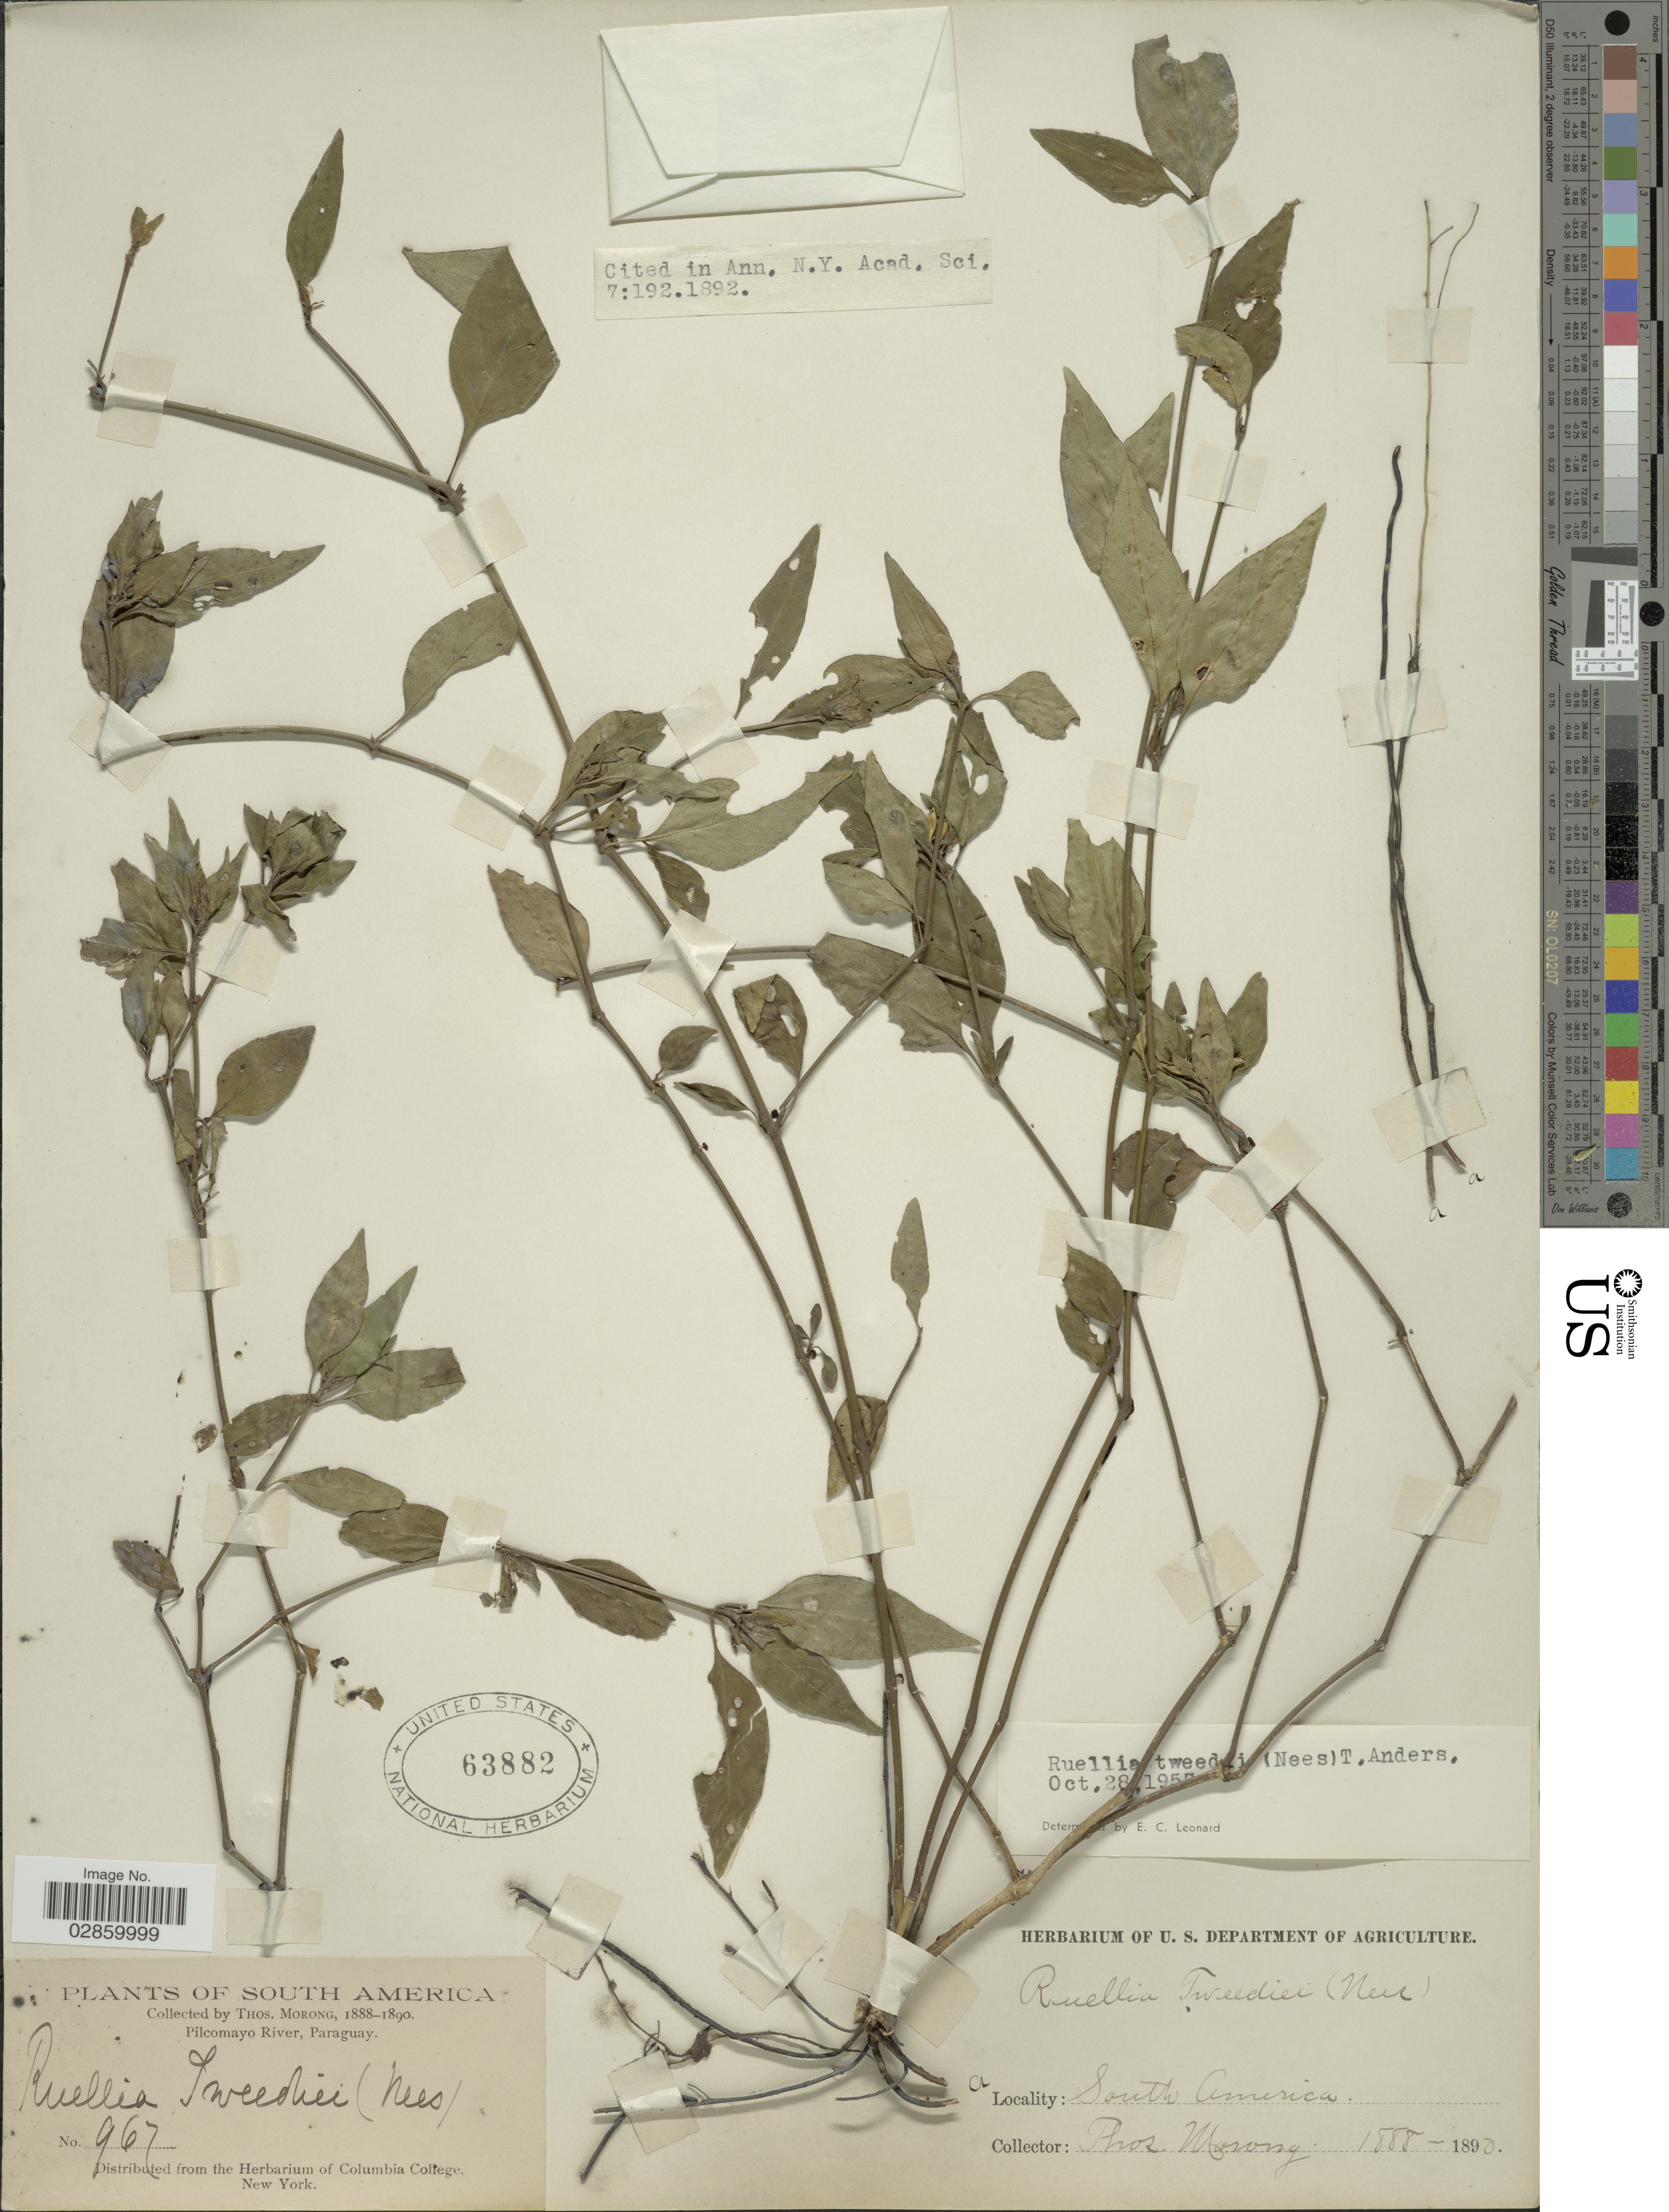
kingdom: Plantae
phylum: Tracheophyta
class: Magnoliopsida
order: Lamiales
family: Acanthaceae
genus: Ruellia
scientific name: Ruellia erythropus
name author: (Nees) Lindau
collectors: ex herb. T. Morong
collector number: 967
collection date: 1888/1890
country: Paraguay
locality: Pilcomayo River.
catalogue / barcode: US 63882